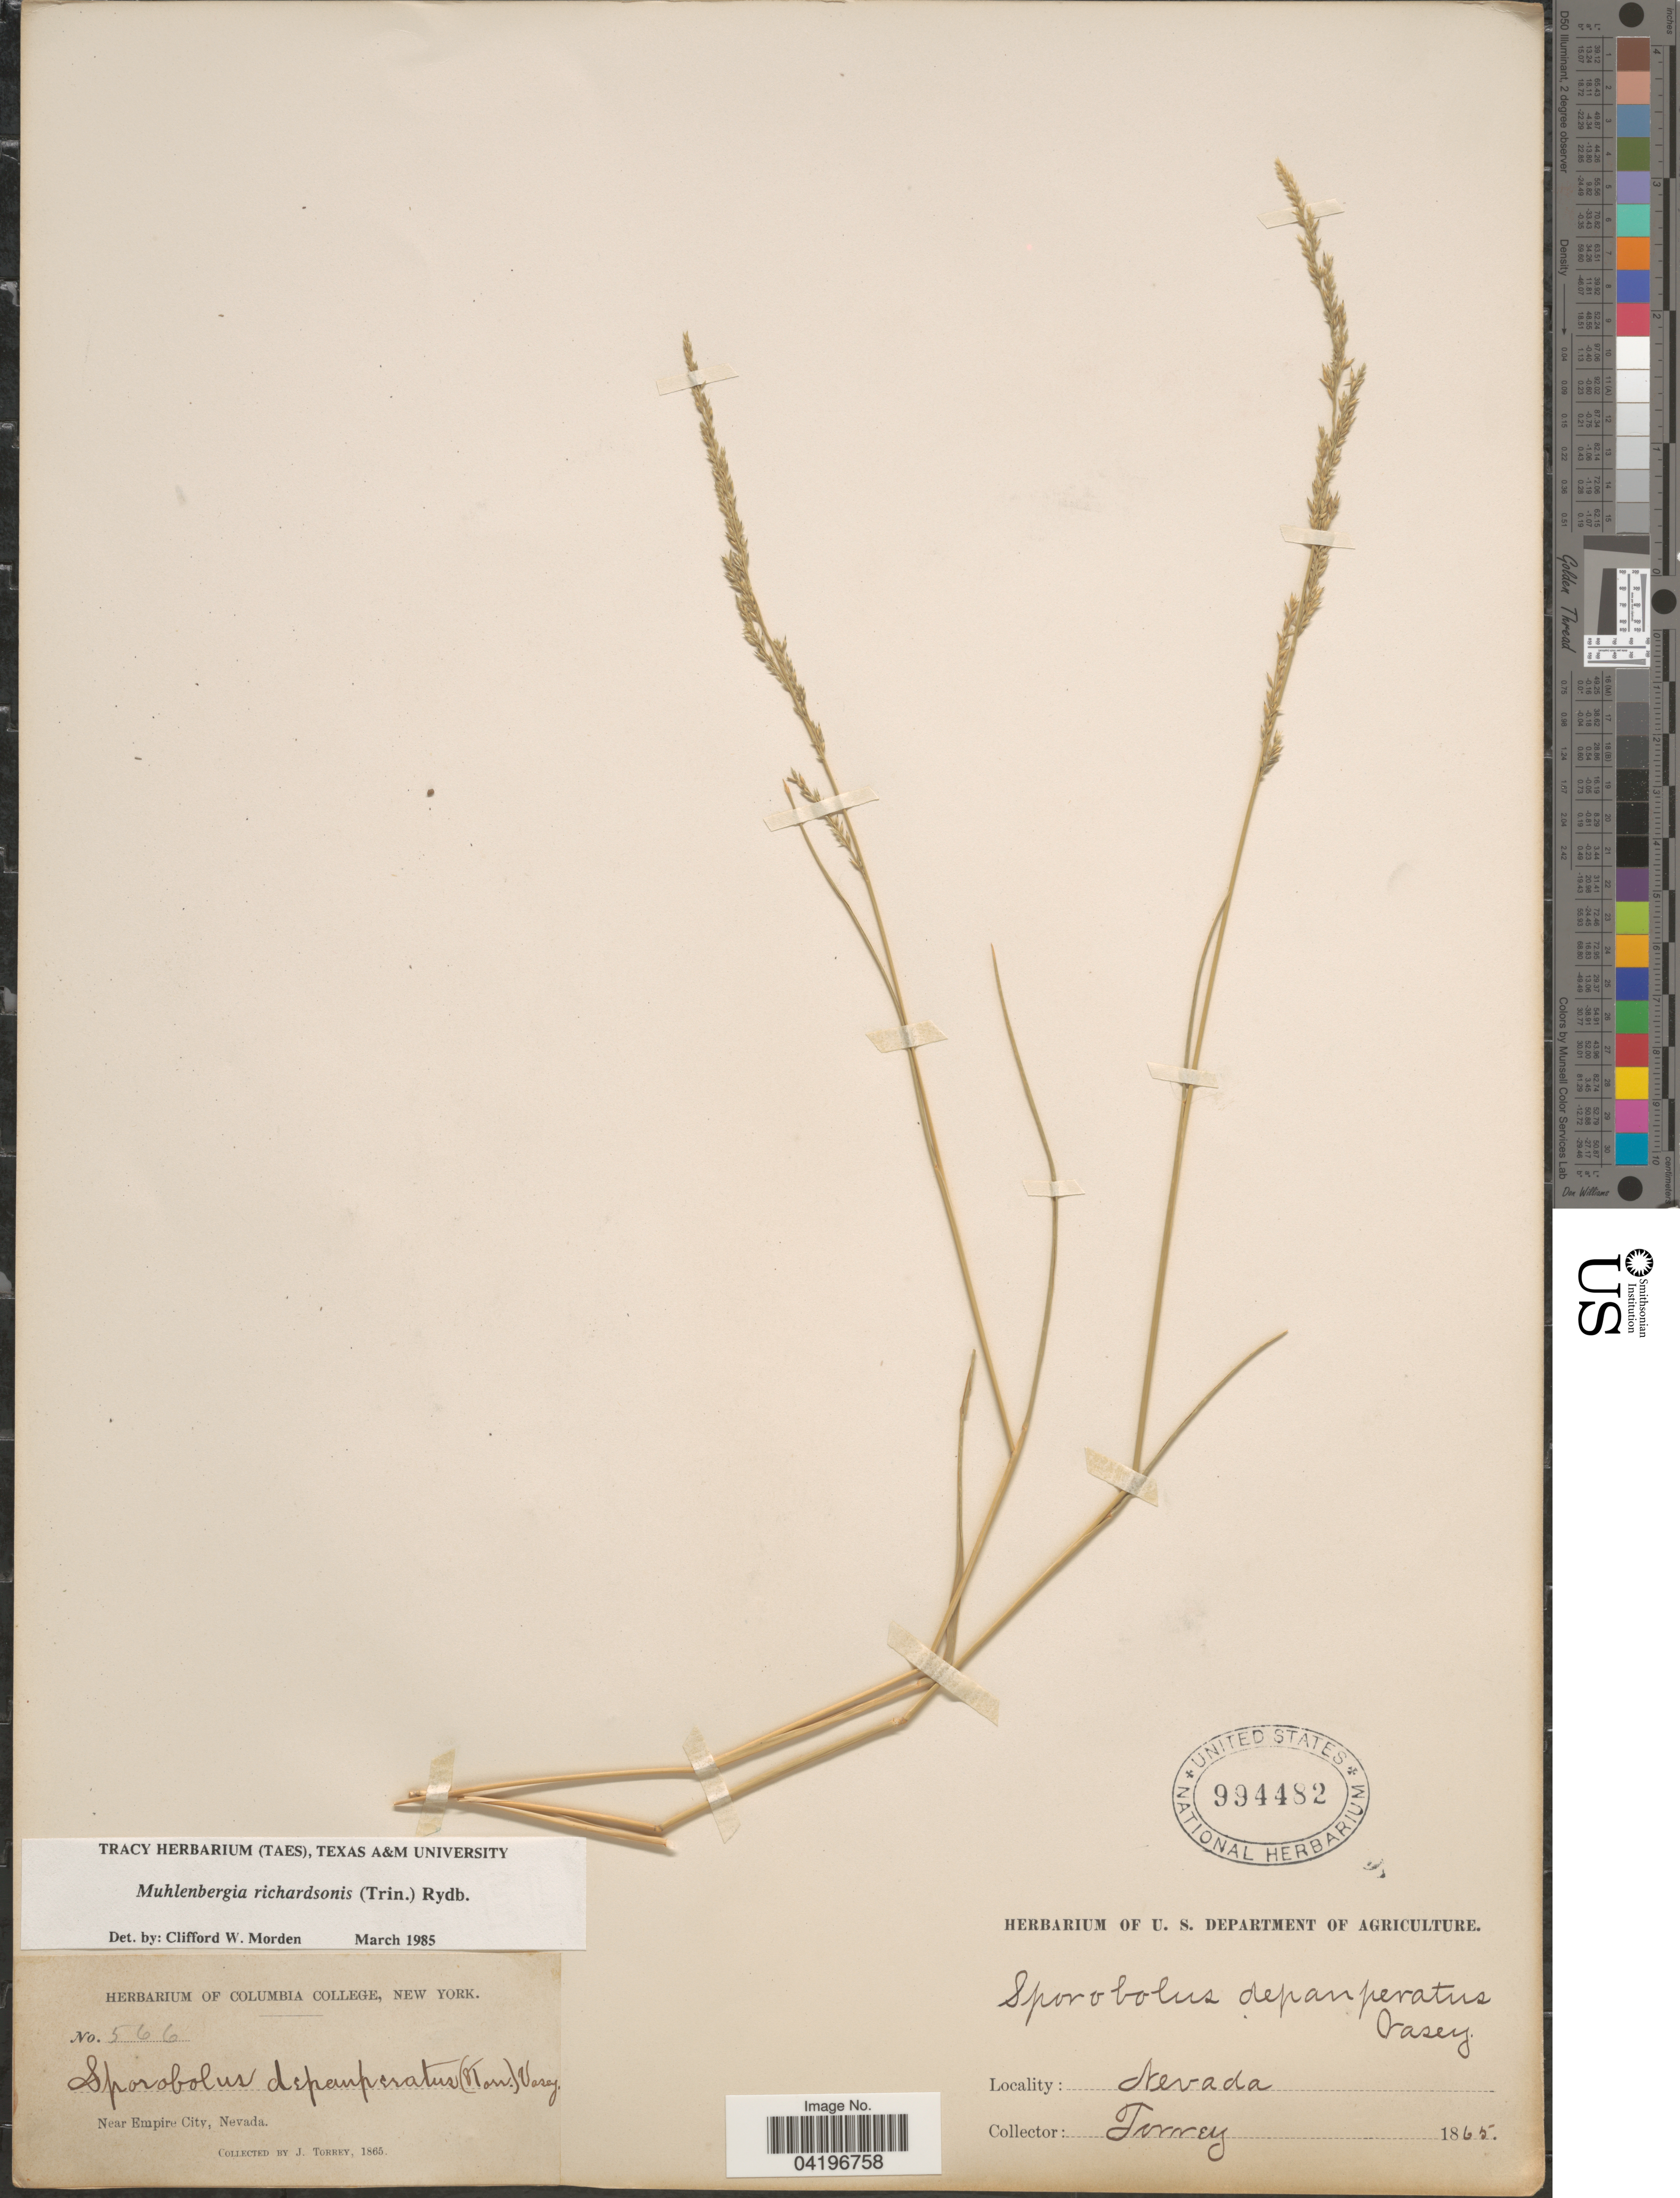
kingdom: Plantae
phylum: Tracheophyta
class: Liliopsida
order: Poales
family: Poaceae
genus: Muhlenbergia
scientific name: Muhlenbergia richardsonis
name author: (Trin.) Rydb.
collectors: J. Torrey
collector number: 566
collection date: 1865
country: United States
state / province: Nevada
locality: Near Empire City.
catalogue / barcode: US 994482